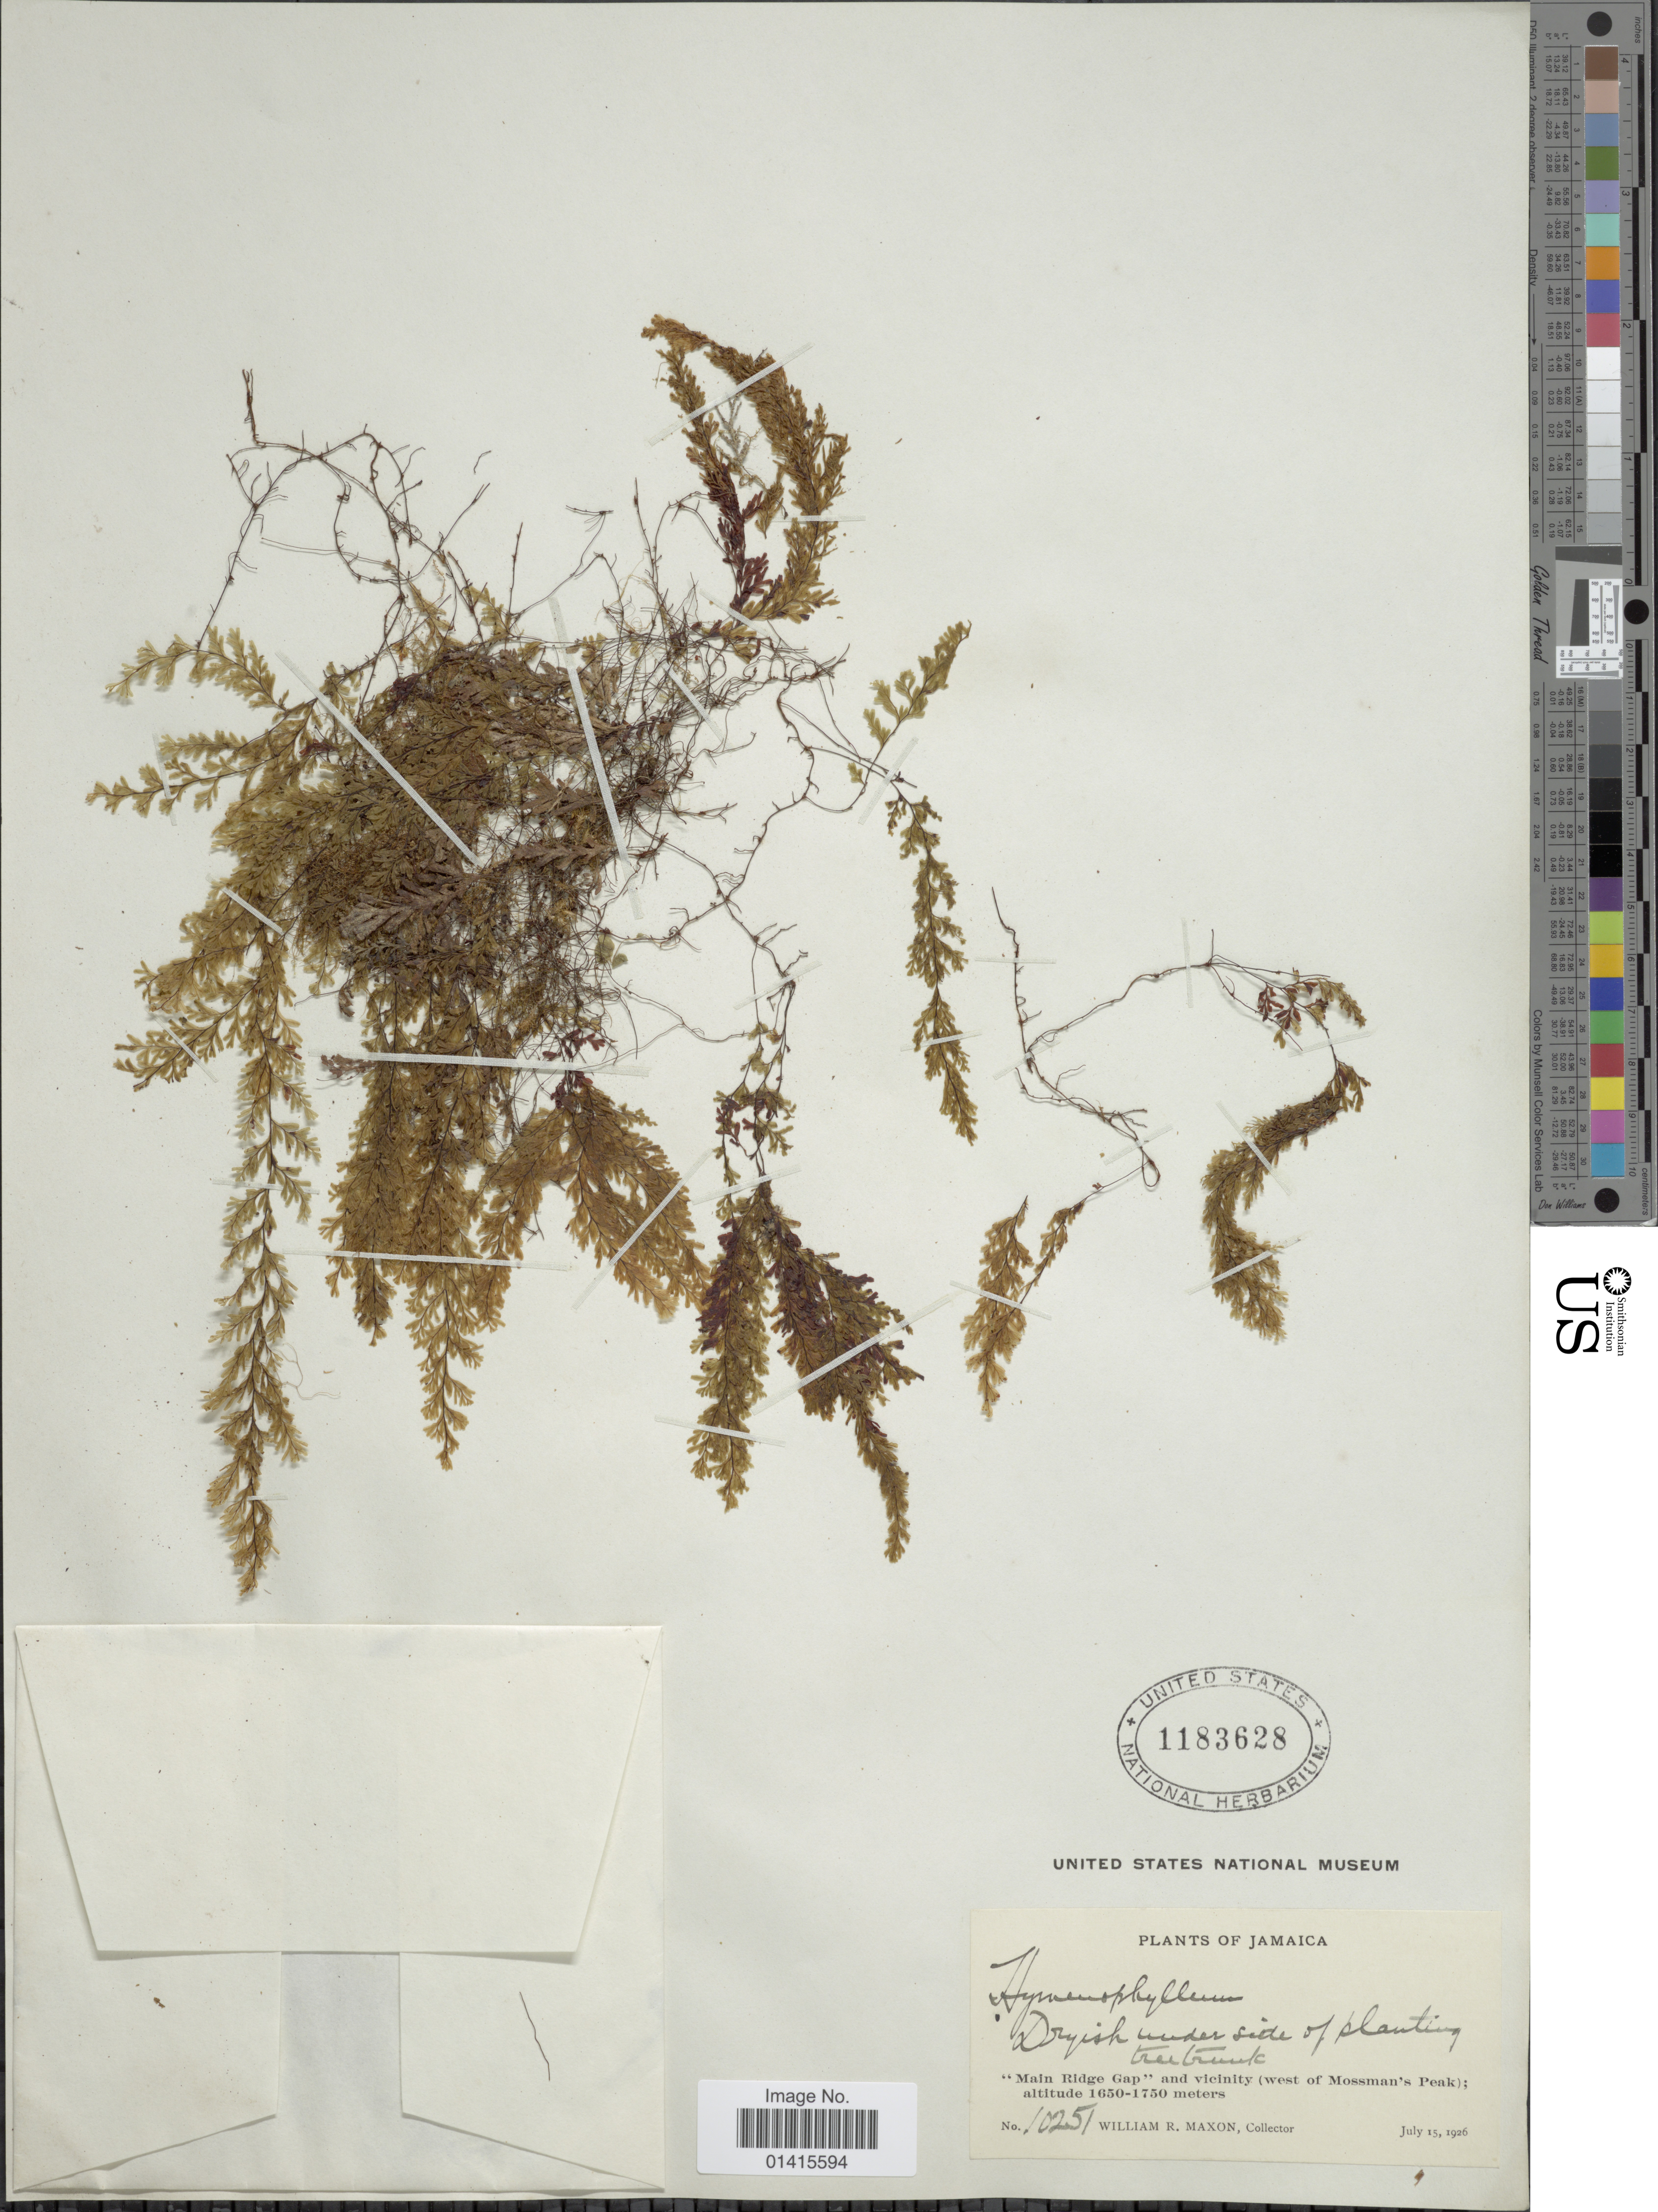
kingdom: Plantae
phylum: Tracheophyta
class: Polypodiopsida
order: Hymenophyllales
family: Hymenophyllaceae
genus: Hymenophyllum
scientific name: Hymenophyllum undulatum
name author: (Sw.) Sw.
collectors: W. R. Maxon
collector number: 10251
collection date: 1926-07-15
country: Jamaica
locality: Main Ridge Gap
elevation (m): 1650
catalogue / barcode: US 1183628